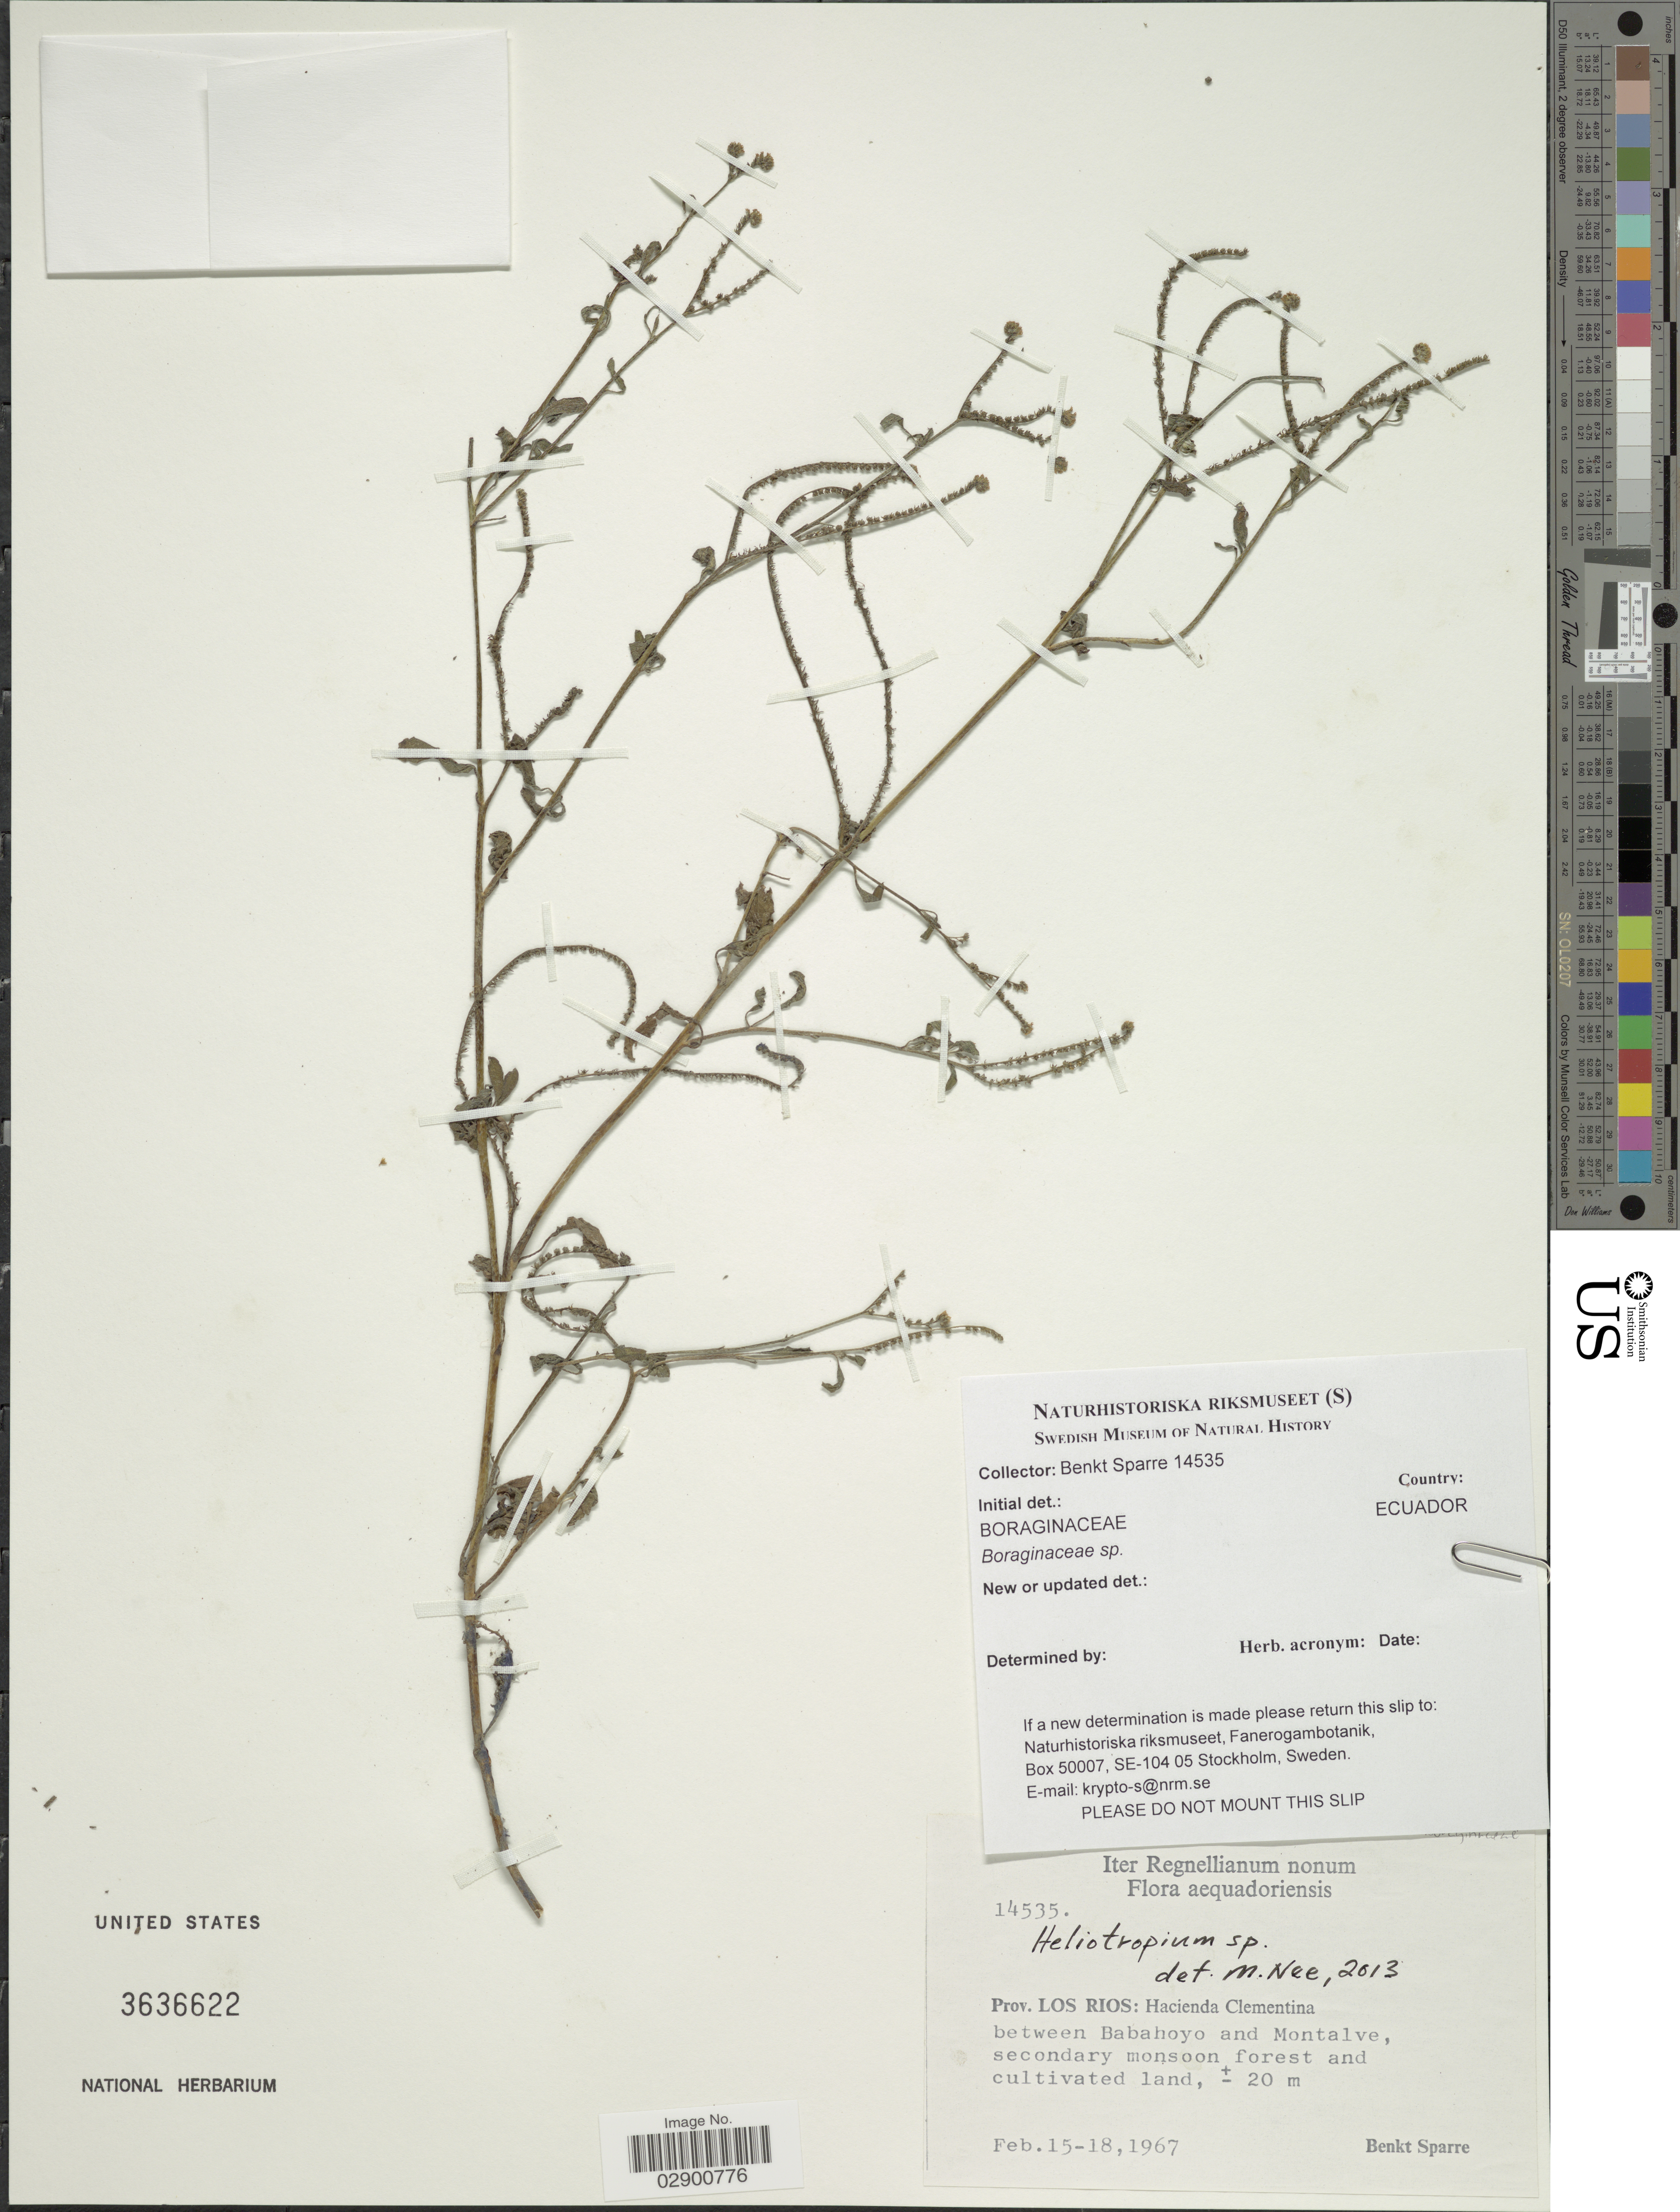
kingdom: Plantae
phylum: Tracheophyta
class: Magnoliopsida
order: Boraginales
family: Heliotropiaceae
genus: Heliotropium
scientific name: Heliotropium sp.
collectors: B. Sparre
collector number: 14535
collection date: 1967-02-15/1967-02-18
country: Ecuador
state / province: Los Ríos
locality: Prov. Los Rios: Hacienda Clementina between Babahoyo and Montalve.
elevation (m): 20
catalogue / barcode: US 3636622